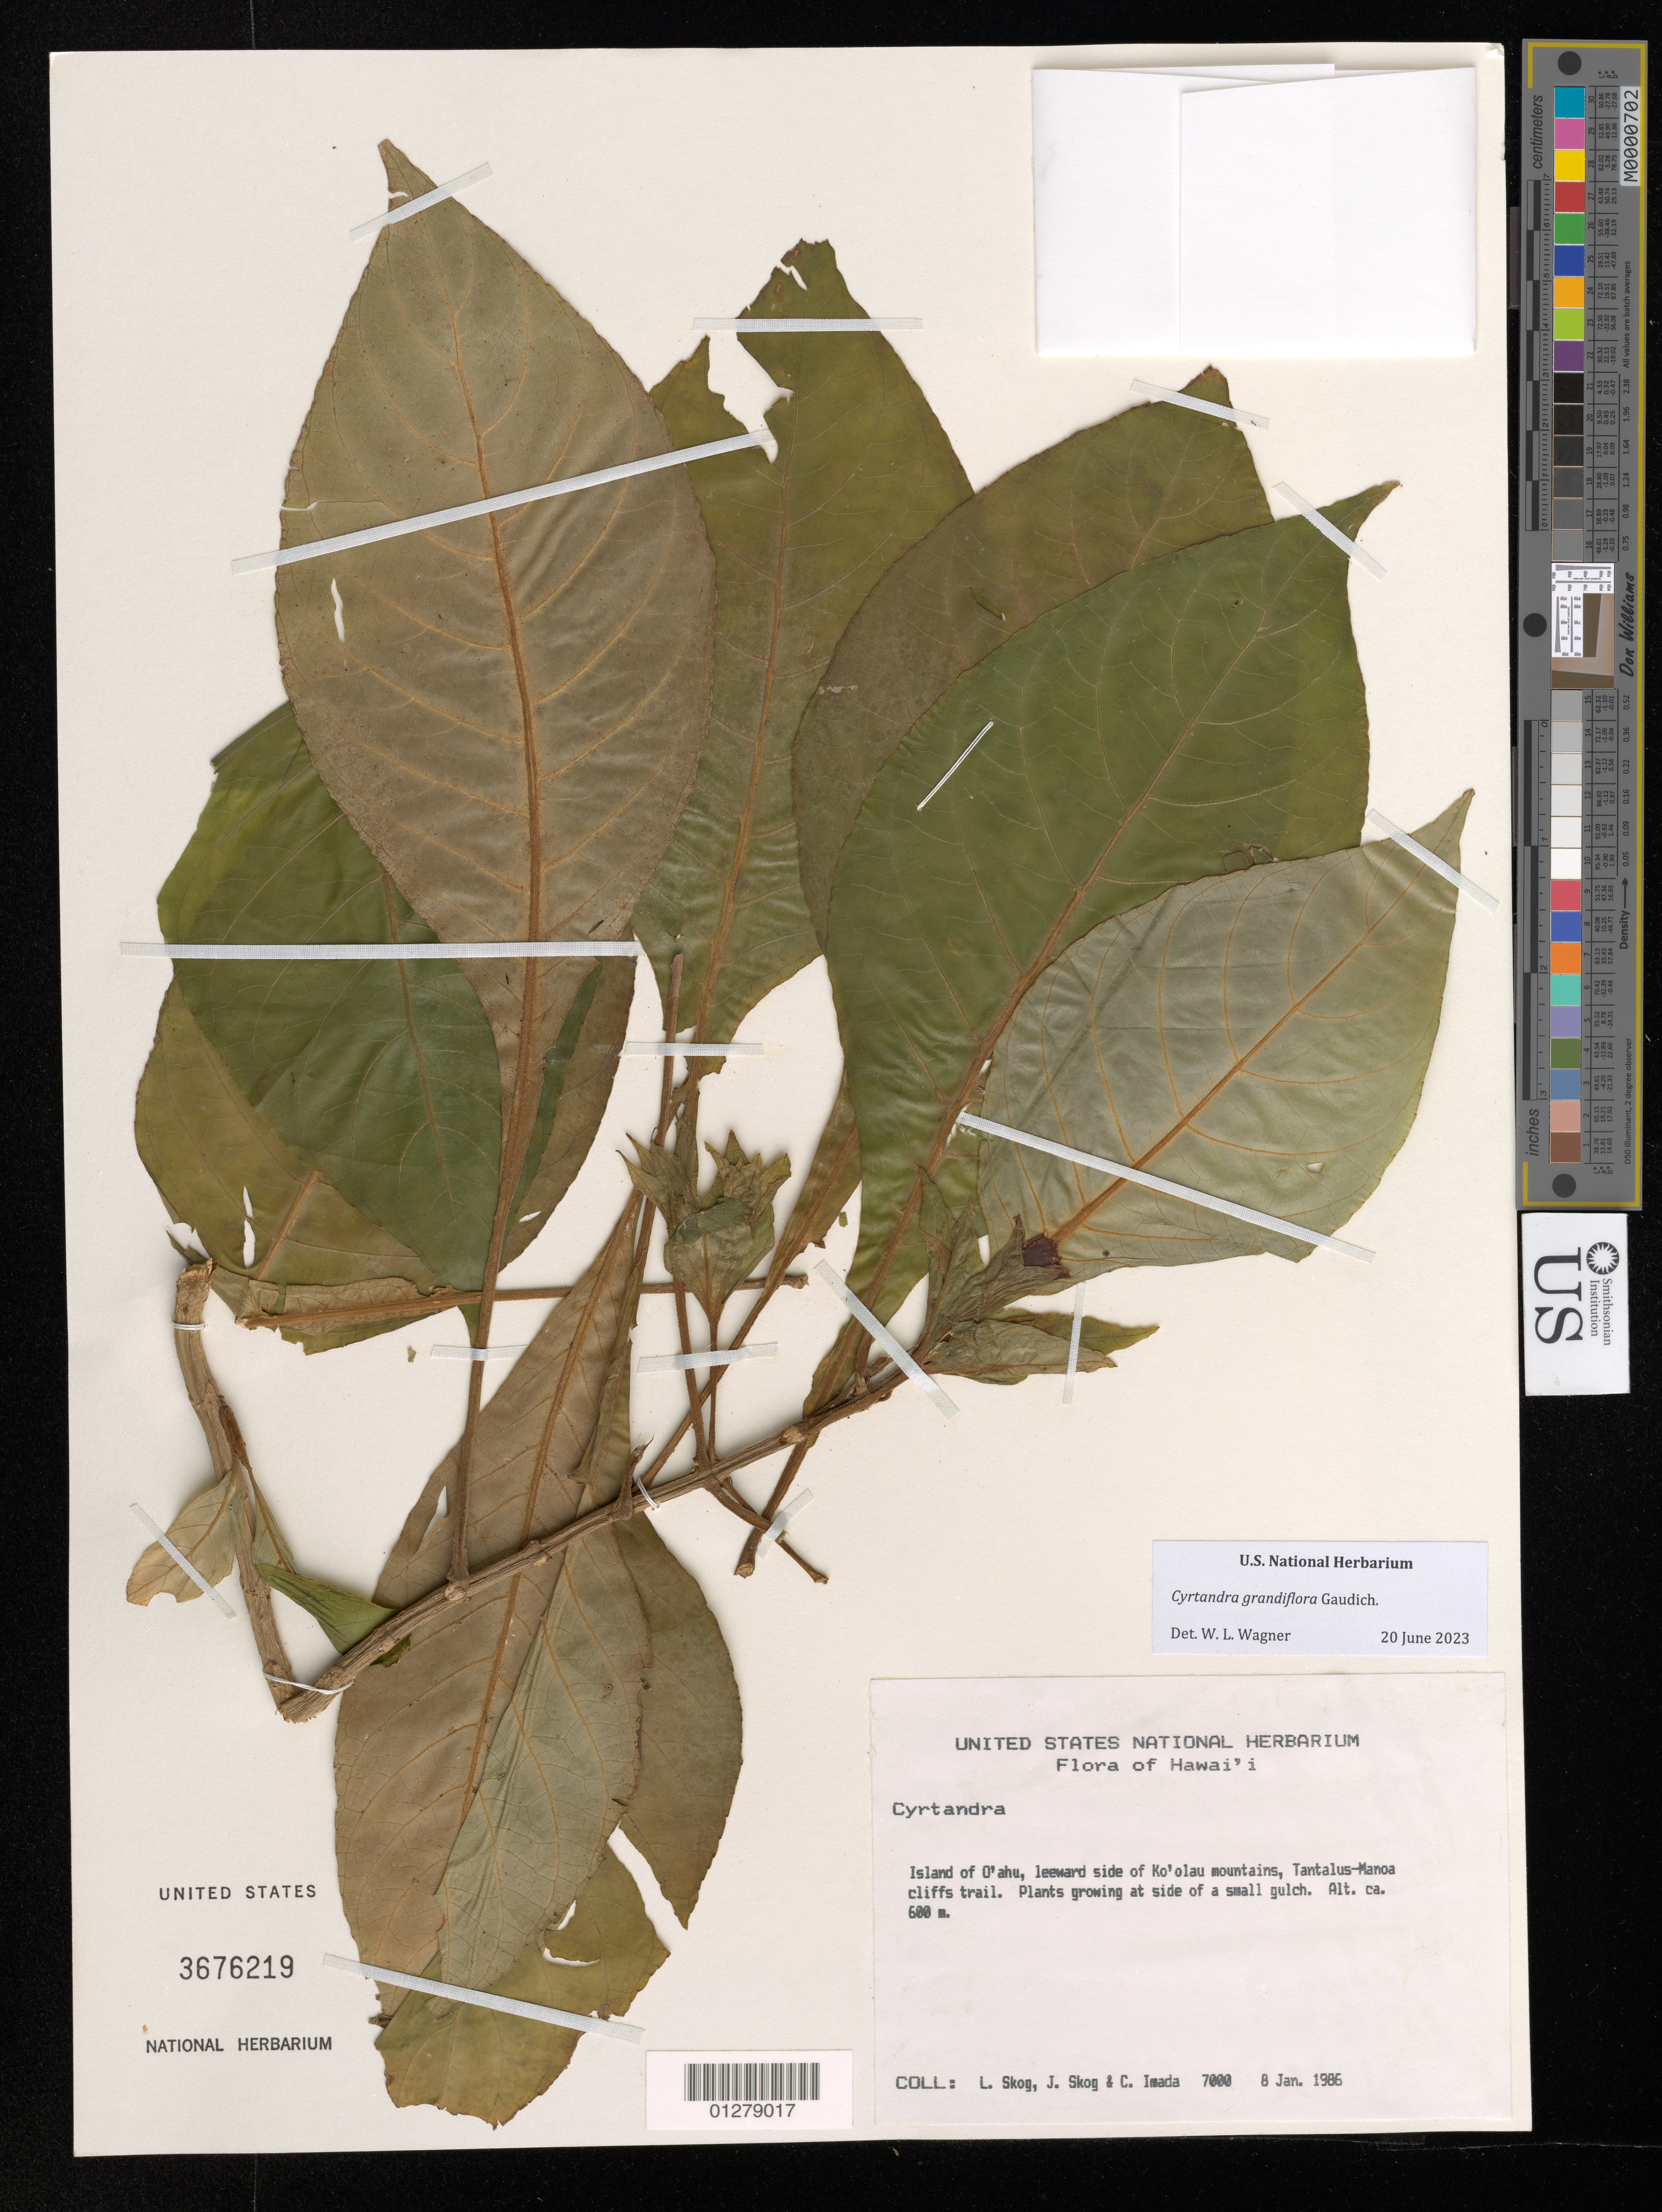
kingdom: Plantae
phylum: Tracheophyta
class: Magnoliopsida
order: Lamiales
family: Gesneriaceae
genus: Cyrtandra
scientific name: Cyrtandra grandiflora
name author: Ridl.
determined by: Wagner, W. L., (BOT), Smithsonian Institution - National Museum of Natural History (UNITED STATES)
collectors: L. E. Skog, J. E. Skog & C. Imada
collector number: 7000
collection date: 1986-01-08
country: United States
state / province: Hawaii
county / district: Honolulu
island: Oahu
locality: Leeward side of Ko'olau mountains, Tantalus-Manoa cliffs trail.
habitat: Side of small gulch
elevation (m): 600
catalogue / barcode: US 3676219